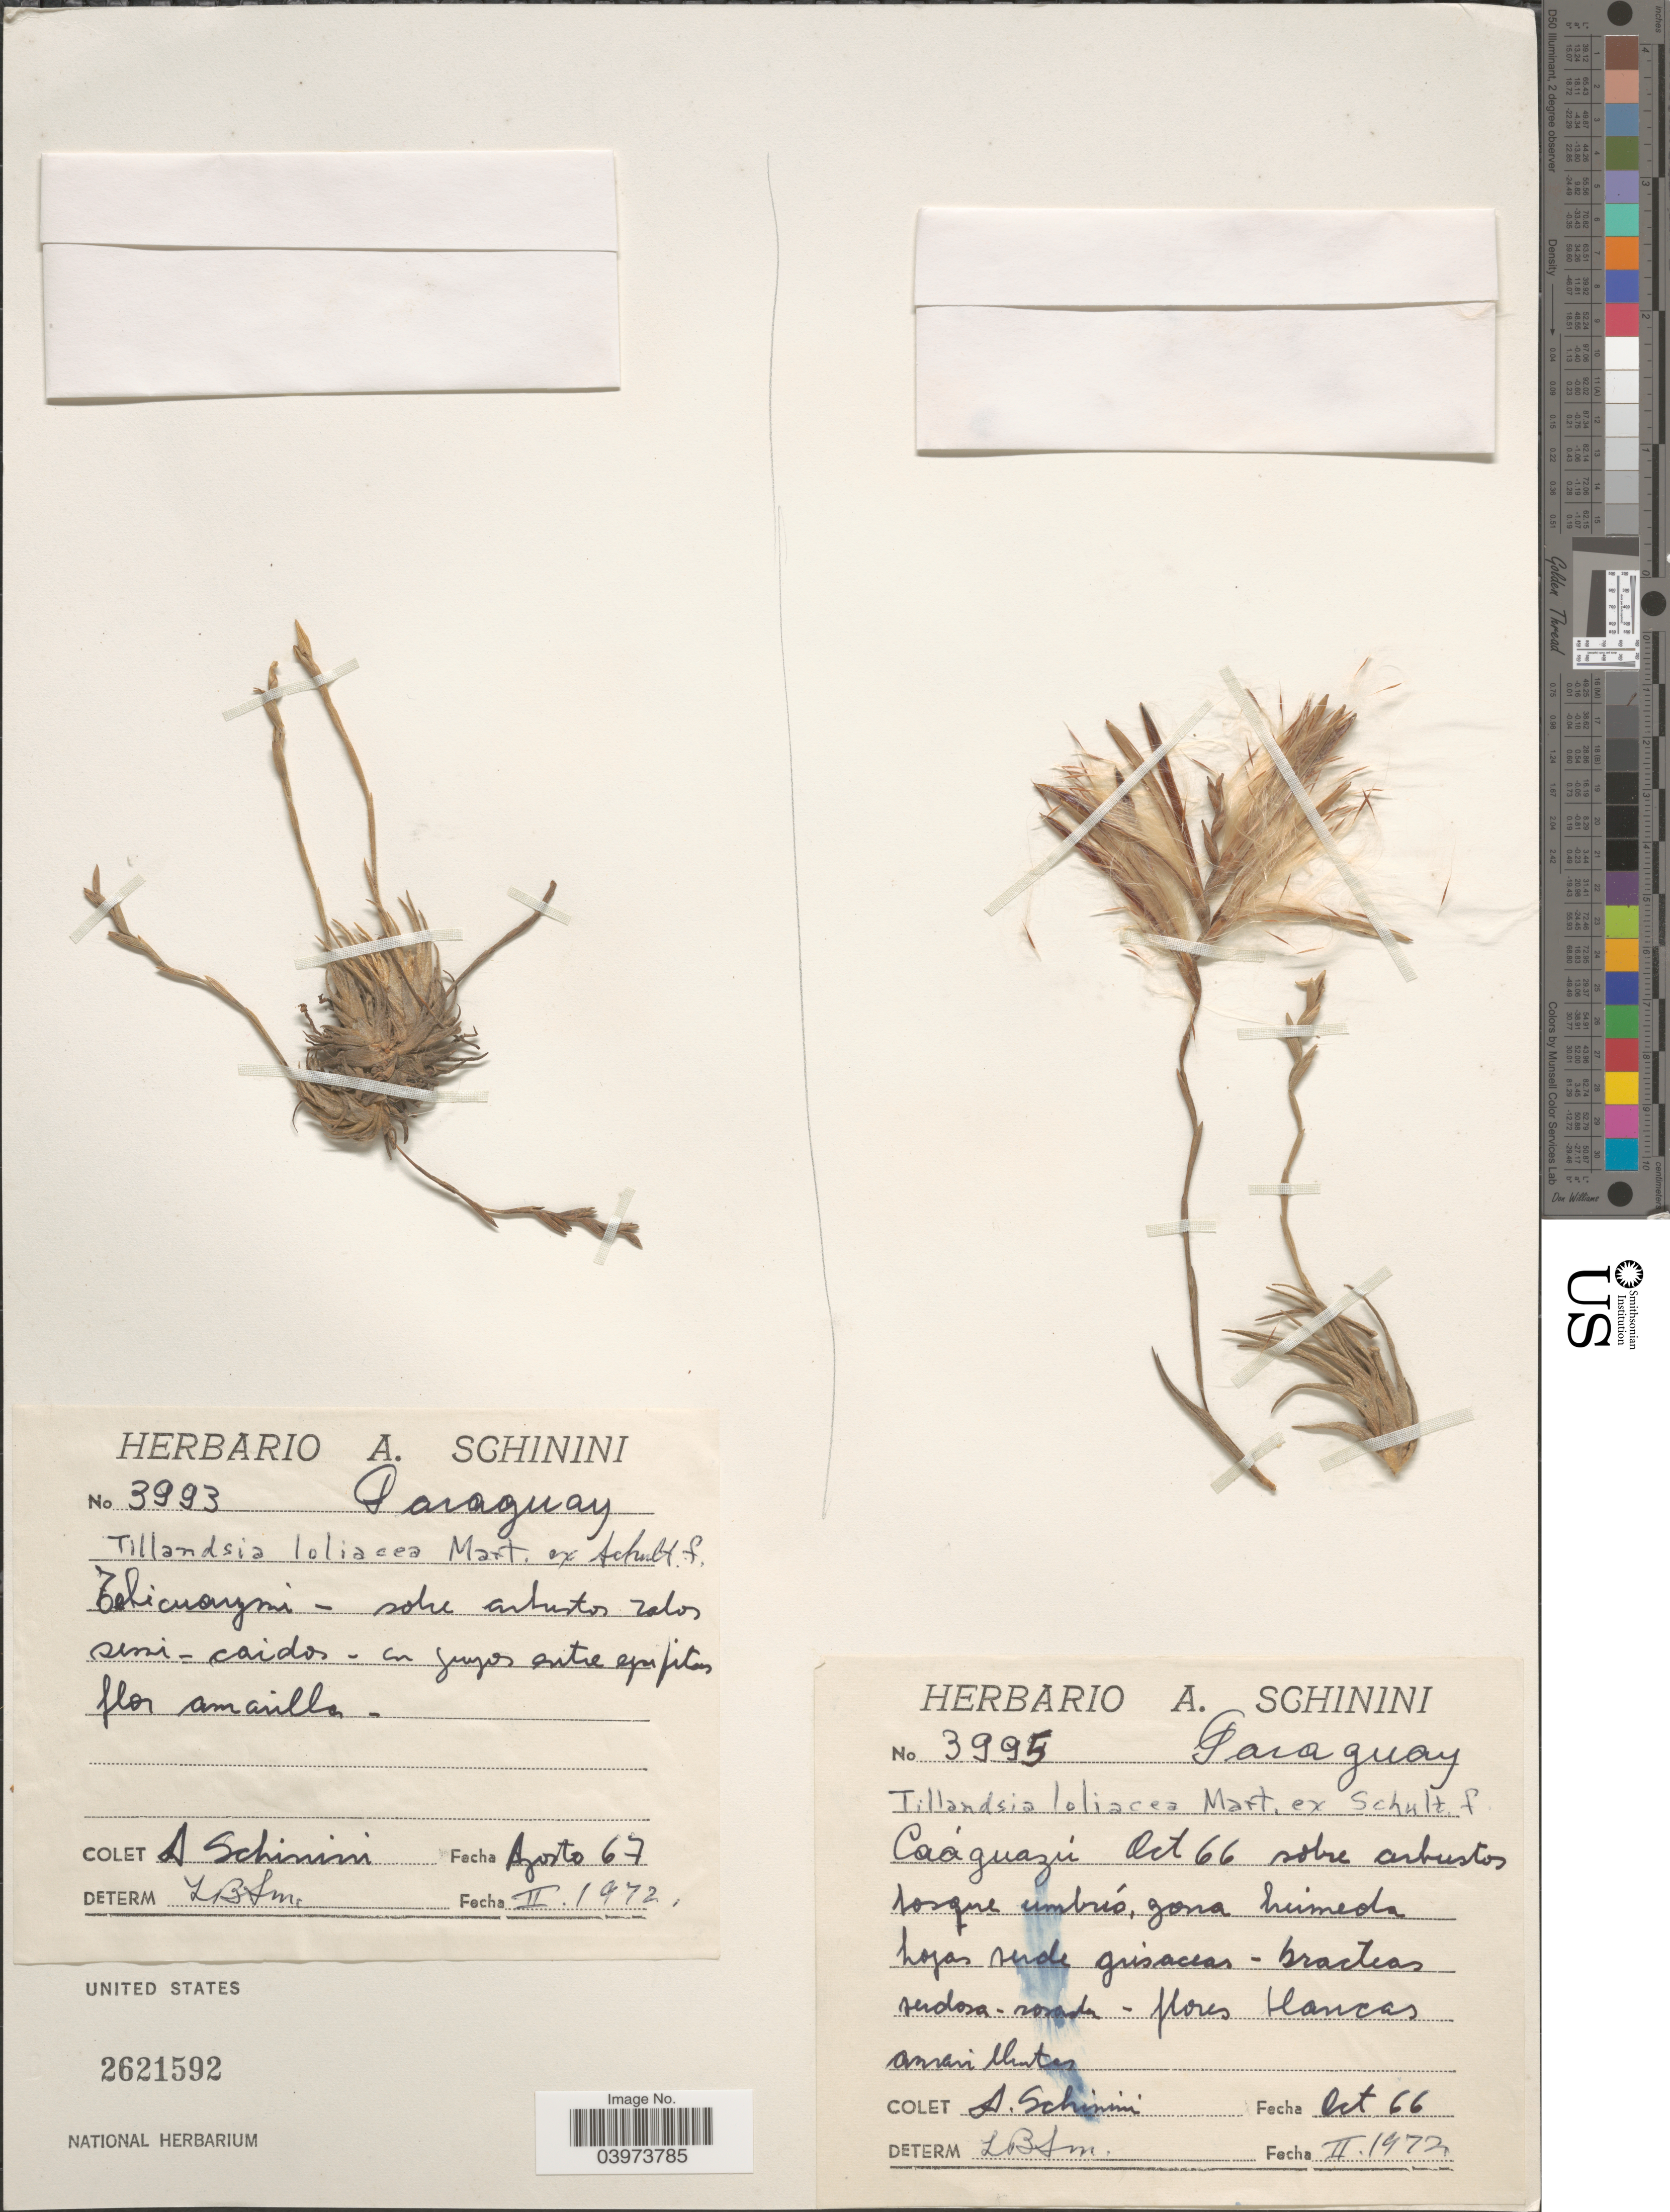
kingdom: Plantae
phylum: Tracheophyta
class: Liliopsida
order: Poales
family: Bromeliaceae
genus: Tillandsia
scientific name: Tillandsia loliacea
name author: Mart. ex Schult. f.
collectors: A. Schinini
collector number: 3993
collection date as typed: Transcribed d/m/y: /8/67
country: Paraguay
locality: Tebicuarymi.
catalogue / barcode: US 2621592